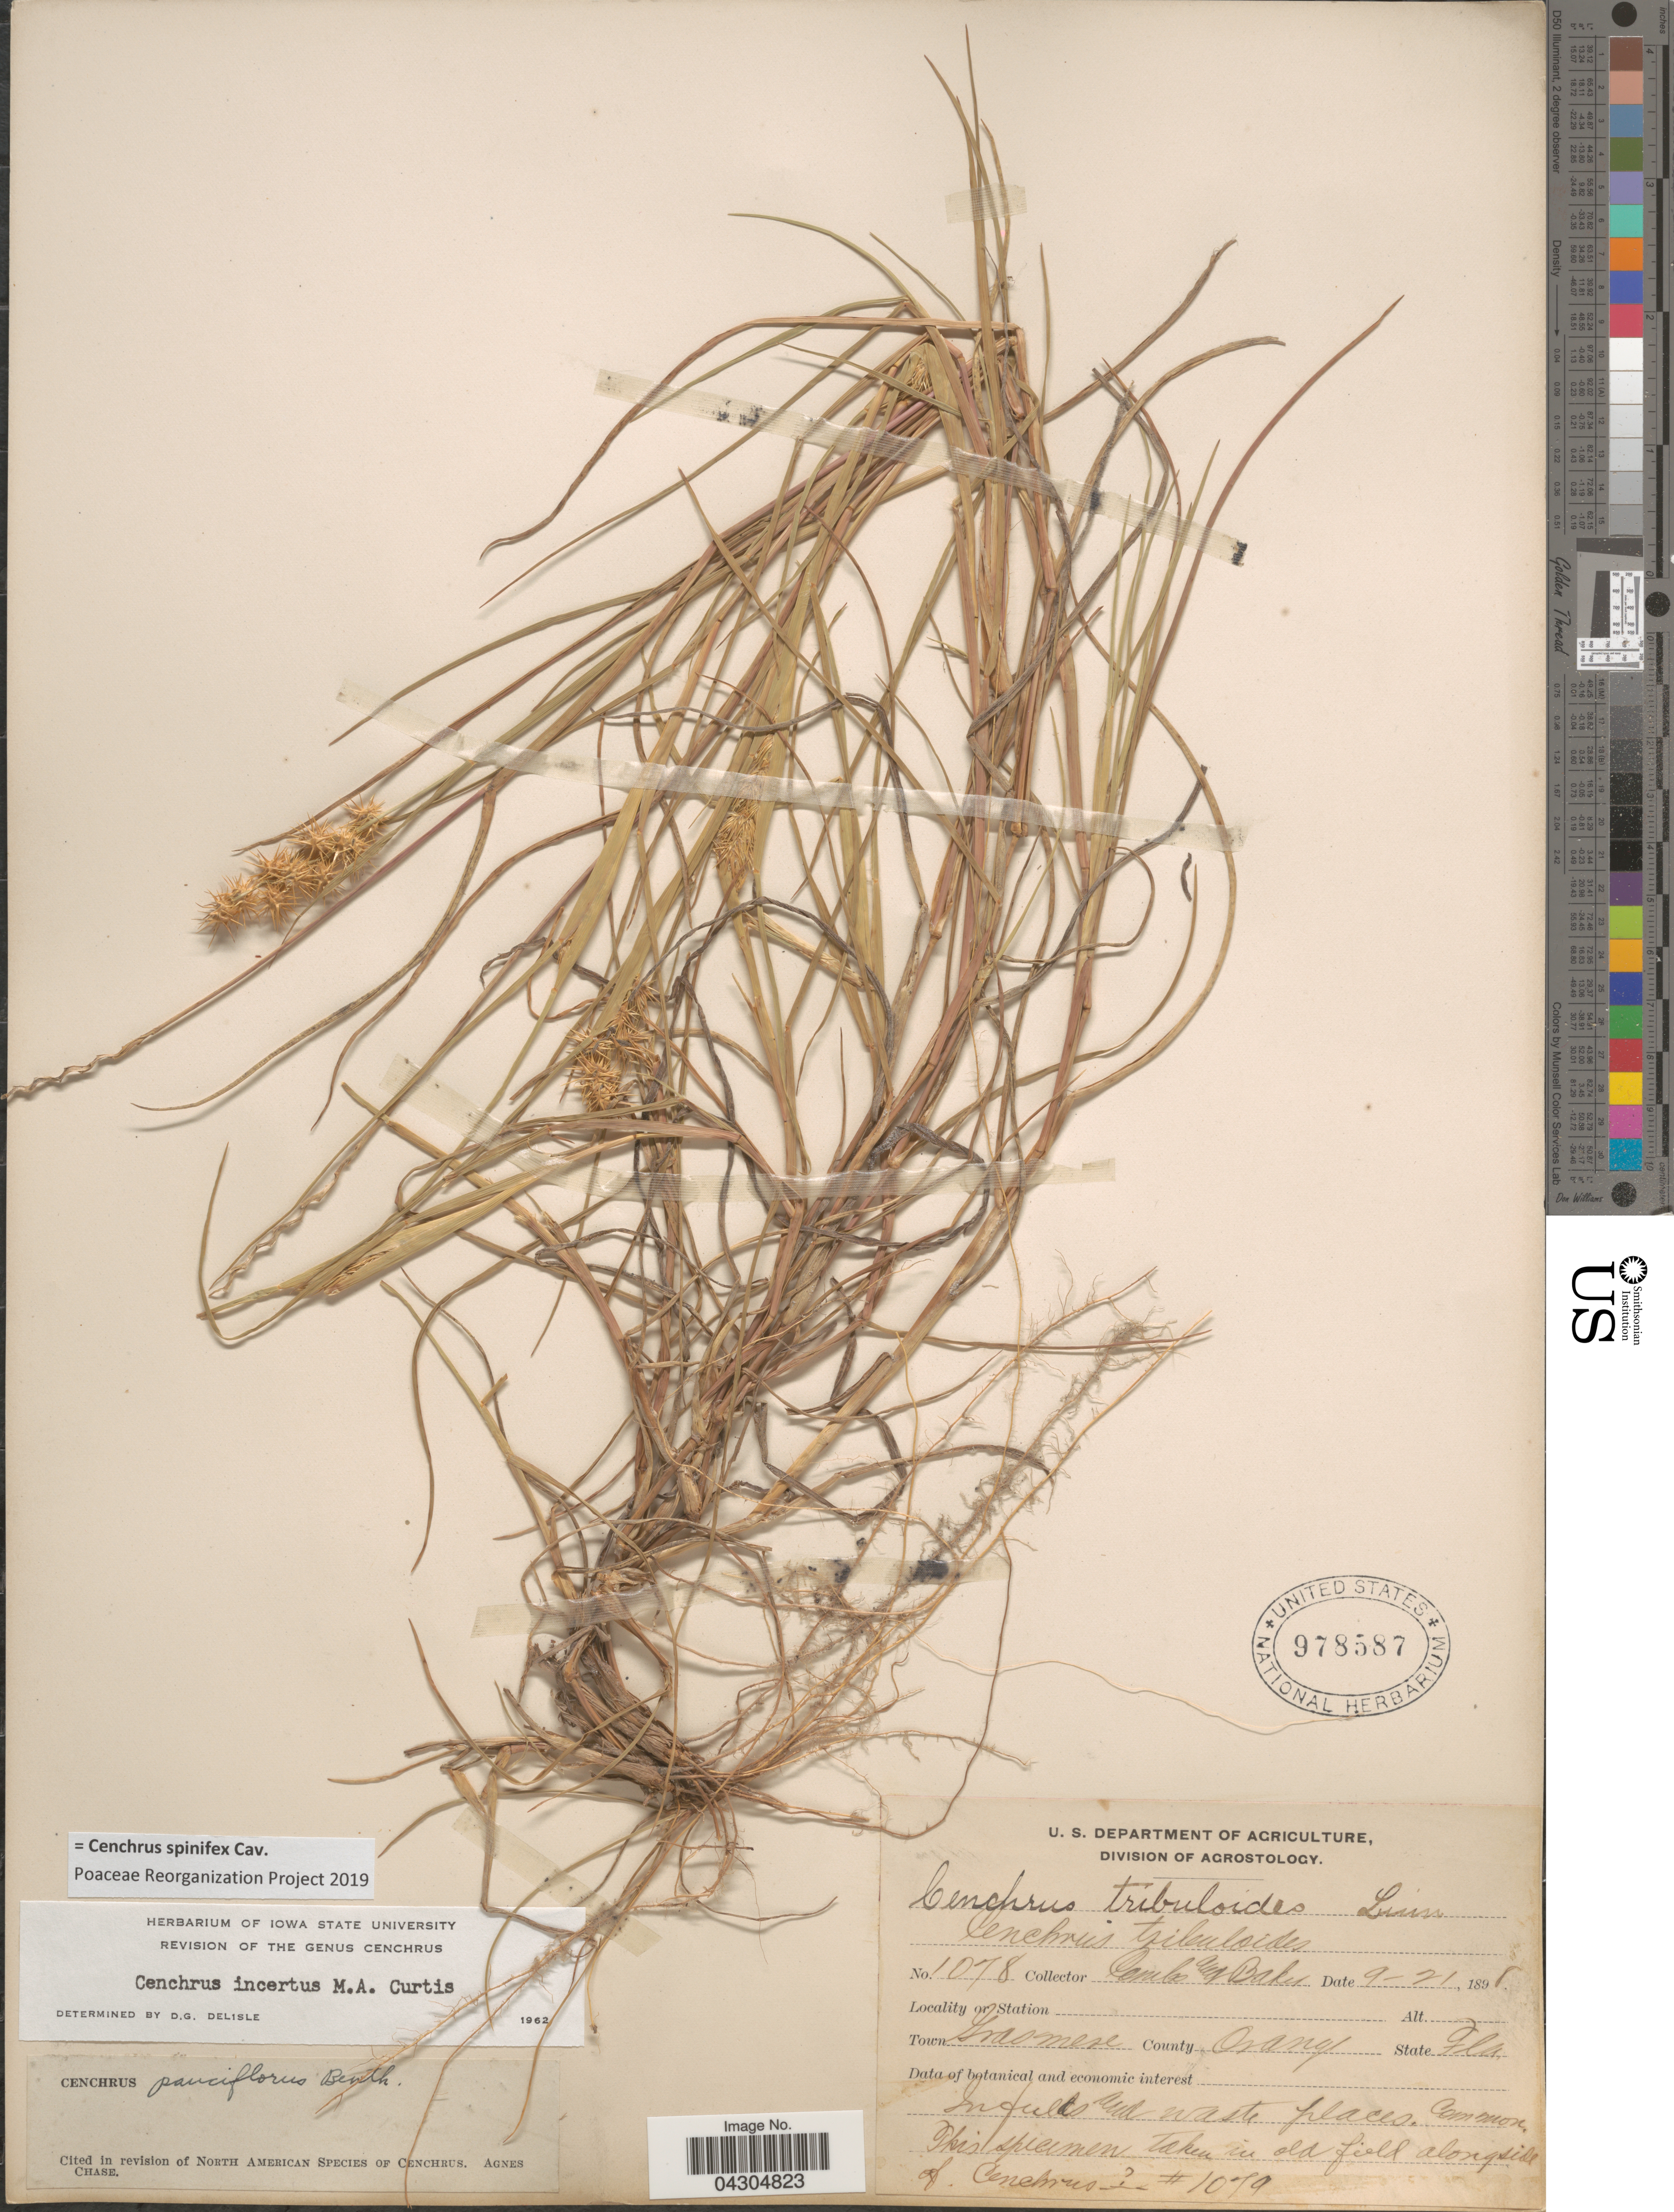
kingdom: Plantae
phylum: Tracheophyta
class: Liliopsida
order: Poales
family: Poaceae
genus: Cenchrus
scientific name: Cenchrus spinifex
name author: Cav.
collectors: -. Combs & -- Baker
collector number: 1078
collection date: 1898-09-21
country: United States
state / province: Florida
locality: Town Grasmere. County Orange.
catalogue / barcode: US 978587